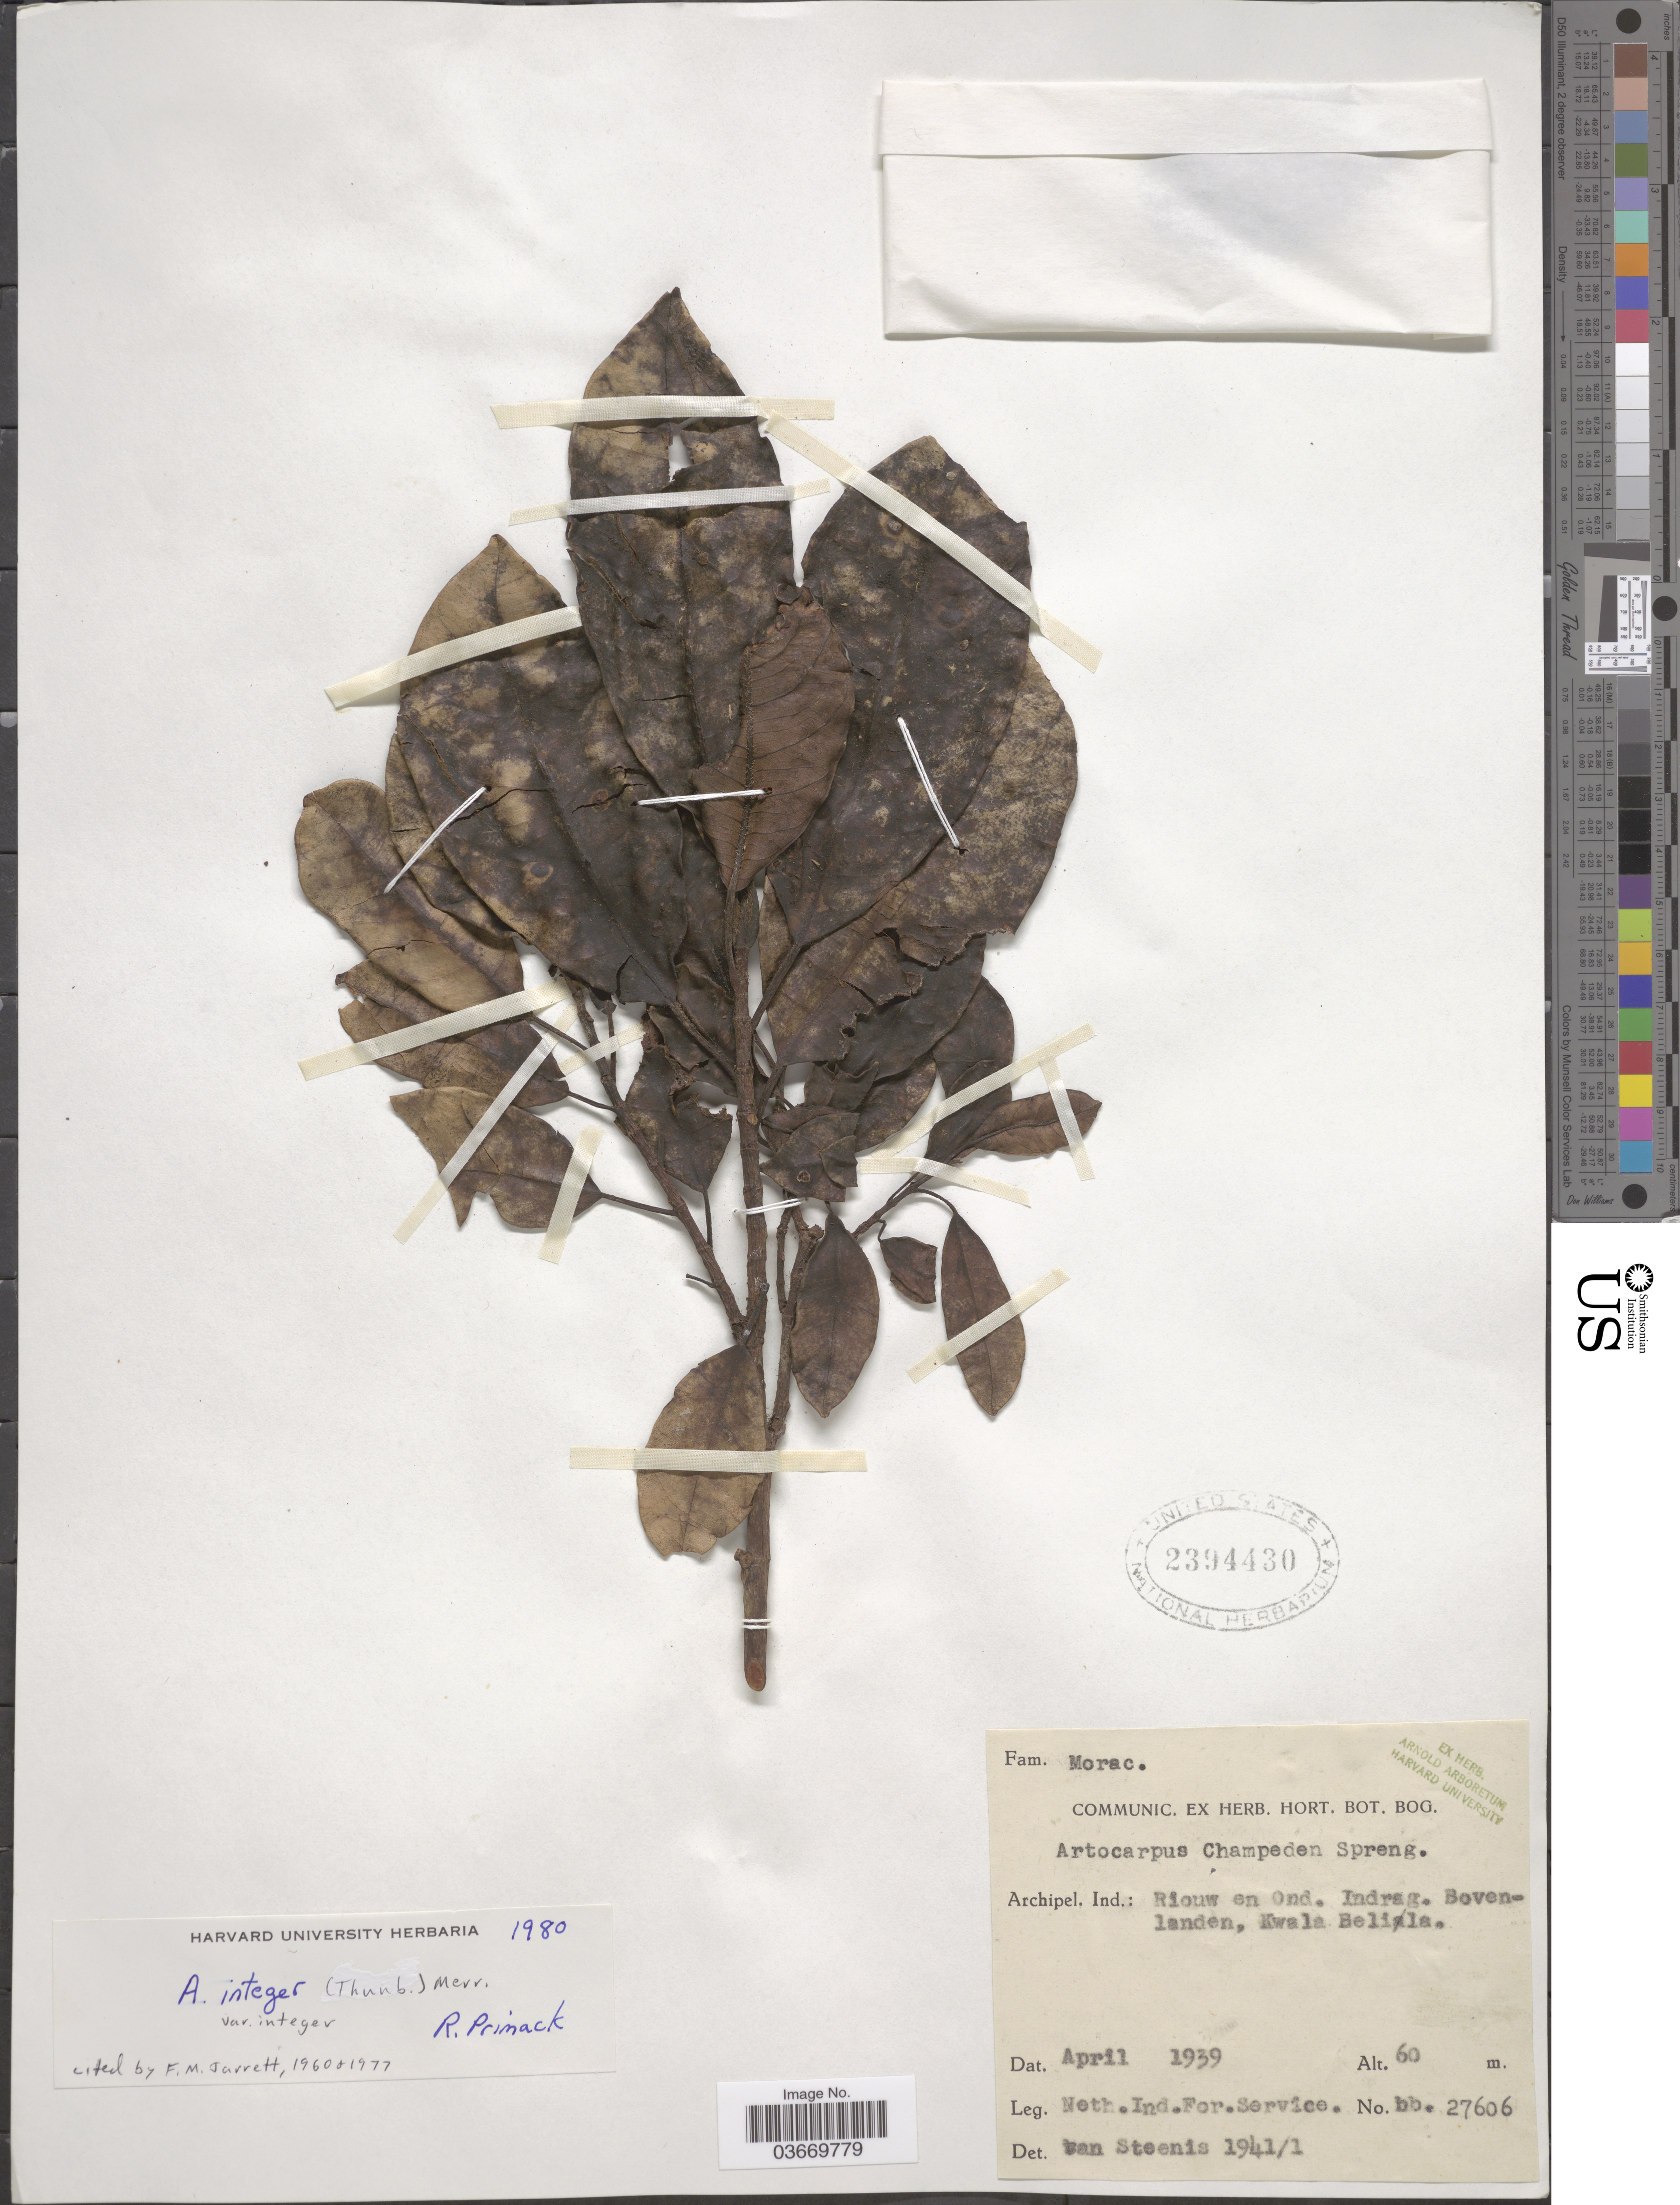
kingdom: Plantae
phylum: Tracheophyta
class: Magnoliopsida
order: Rosales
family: Moraceae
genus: Artocarpus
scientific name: Artocarpus integer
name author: (Thunb.) Merr.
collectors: Neth. Ind. For. Service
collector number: bb27606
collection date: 1939-04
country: Indonesia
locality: Archipel. Ind.: Riouw en Ond. Indrag. Bovenlanden, Kwala Belila.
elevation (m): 60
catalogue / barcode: US 2394430